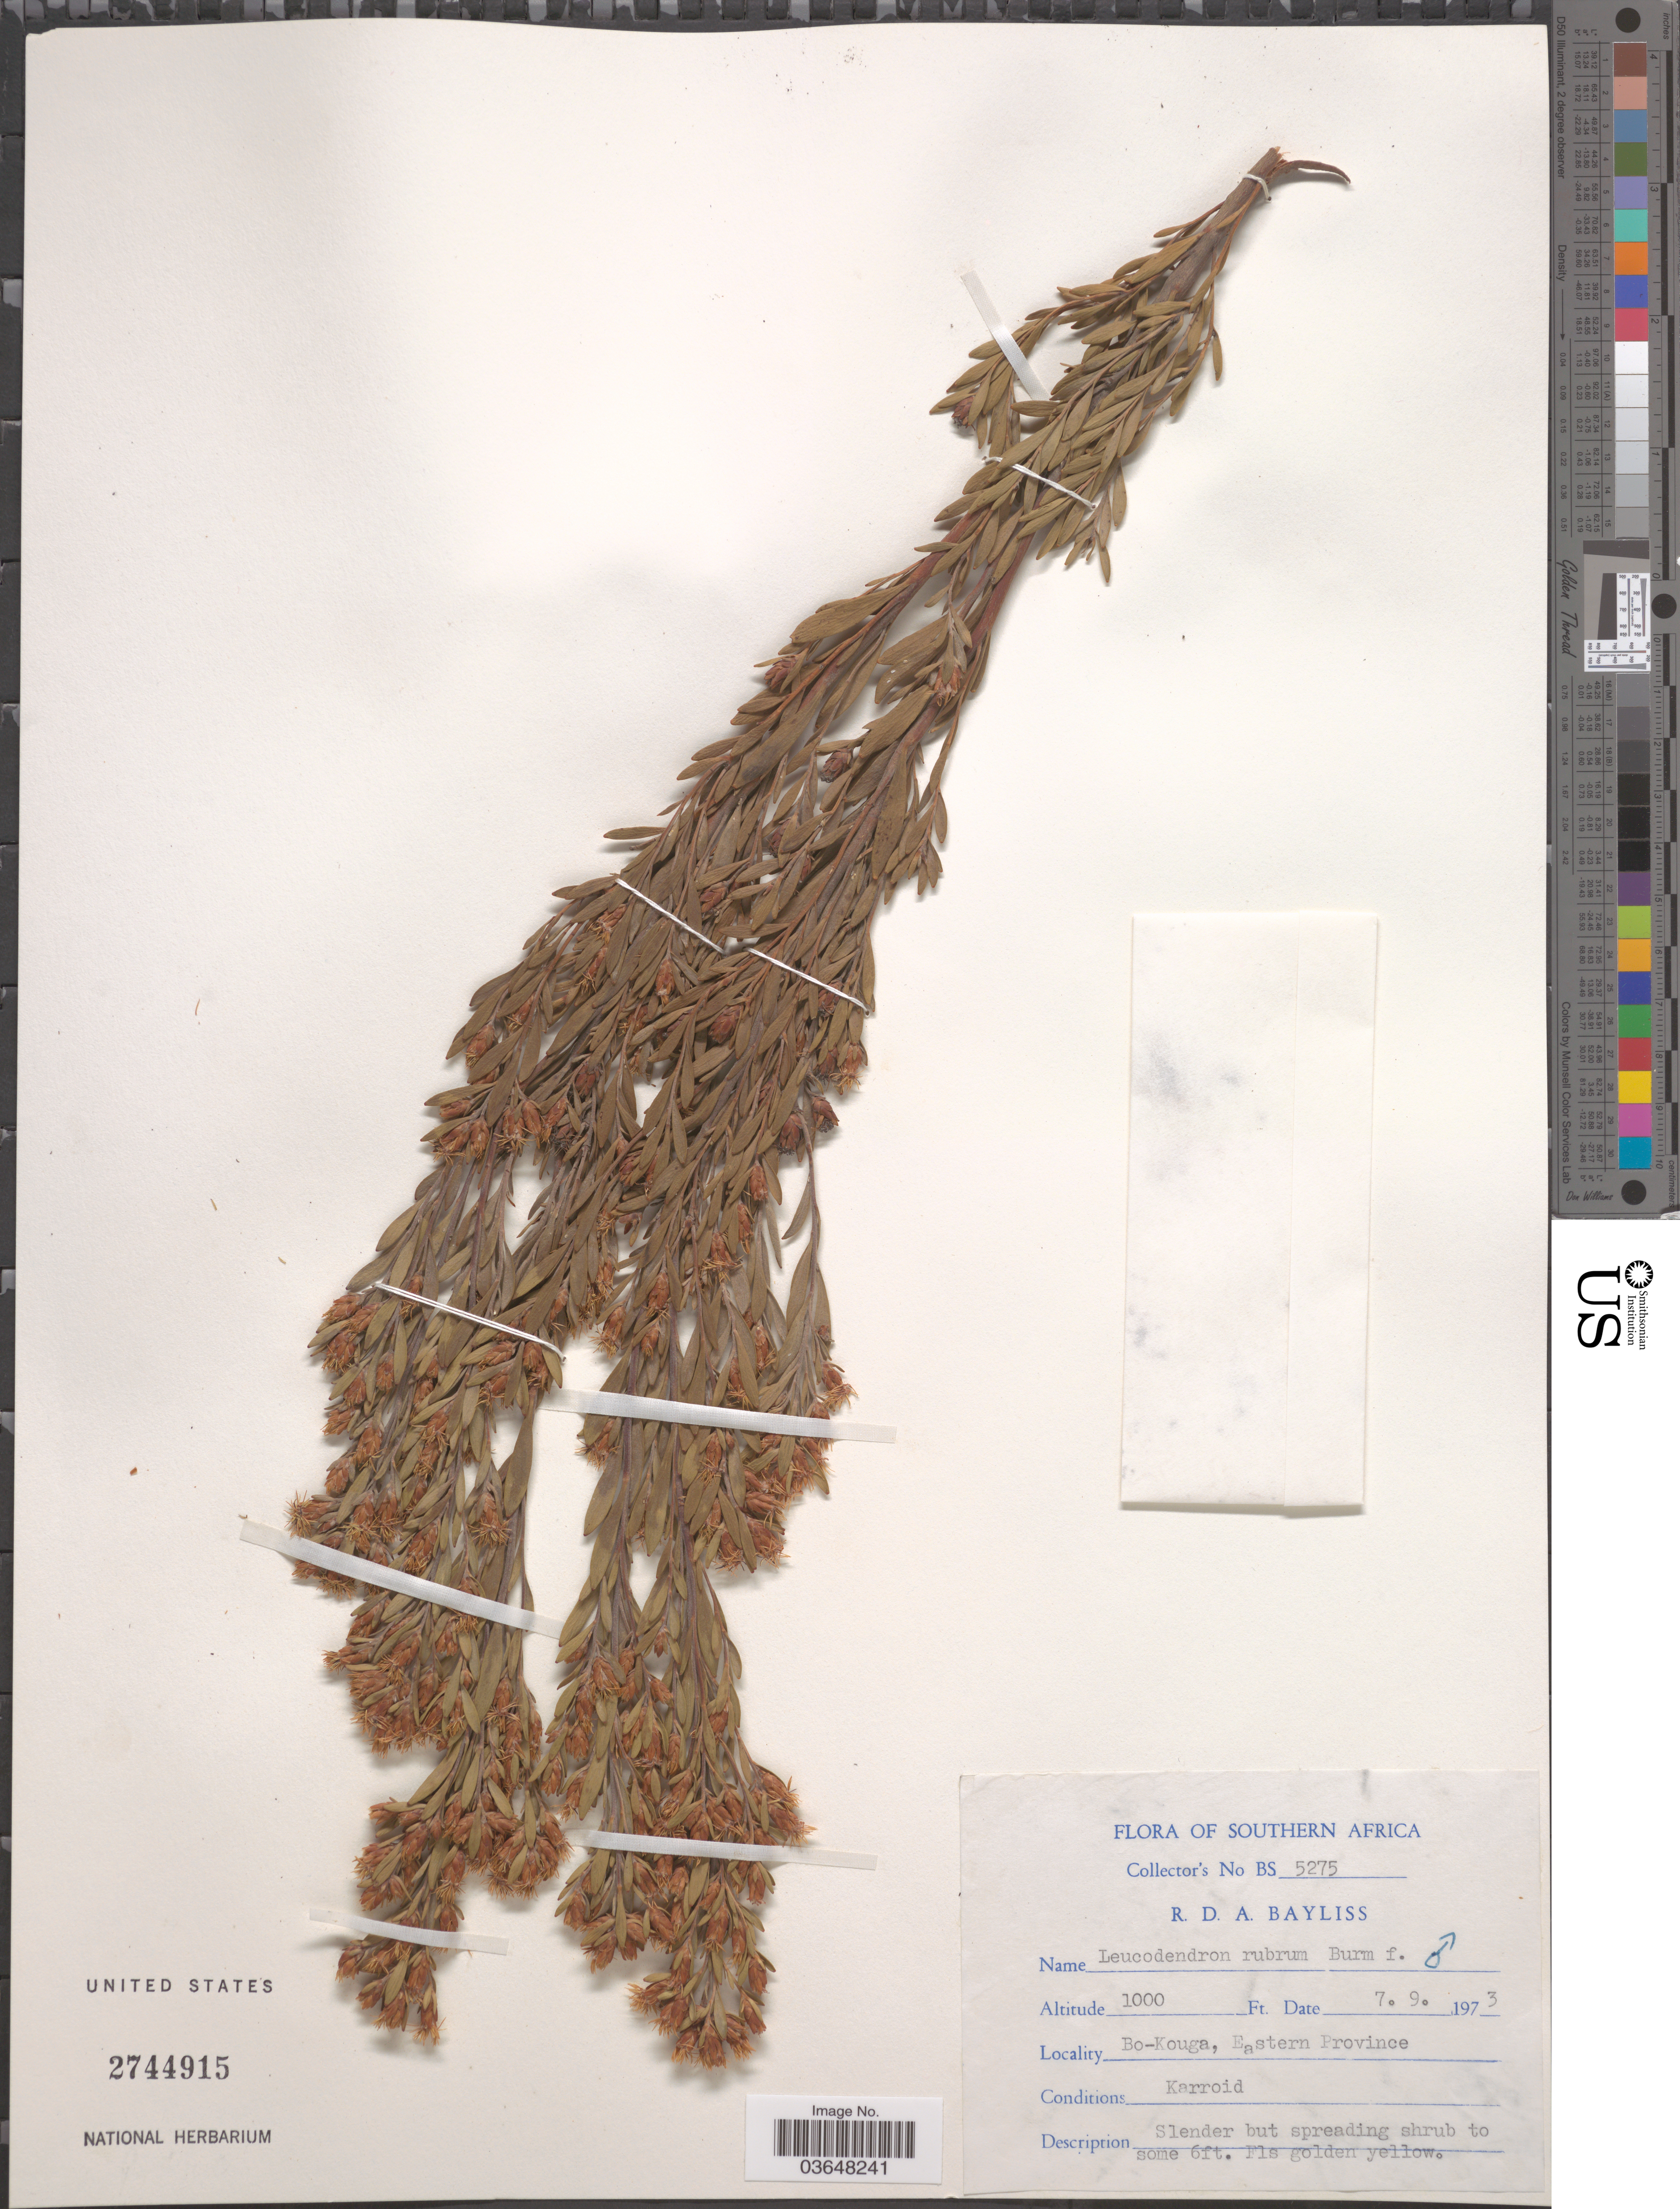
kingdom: Plantae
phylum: Tracheophyta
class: Magnoliopsida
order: Proteales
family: Proteaceae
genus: Leucadendron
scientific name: Leucadendron rubrum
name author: Burm. f.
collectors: R. Bayliss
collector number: BS5275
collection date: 1973-09-07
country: South Africa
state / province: Eastern Cape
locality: Southern Africa. Bo-Kouga, Eastern Province.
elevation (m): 305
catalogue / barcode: US 2744915